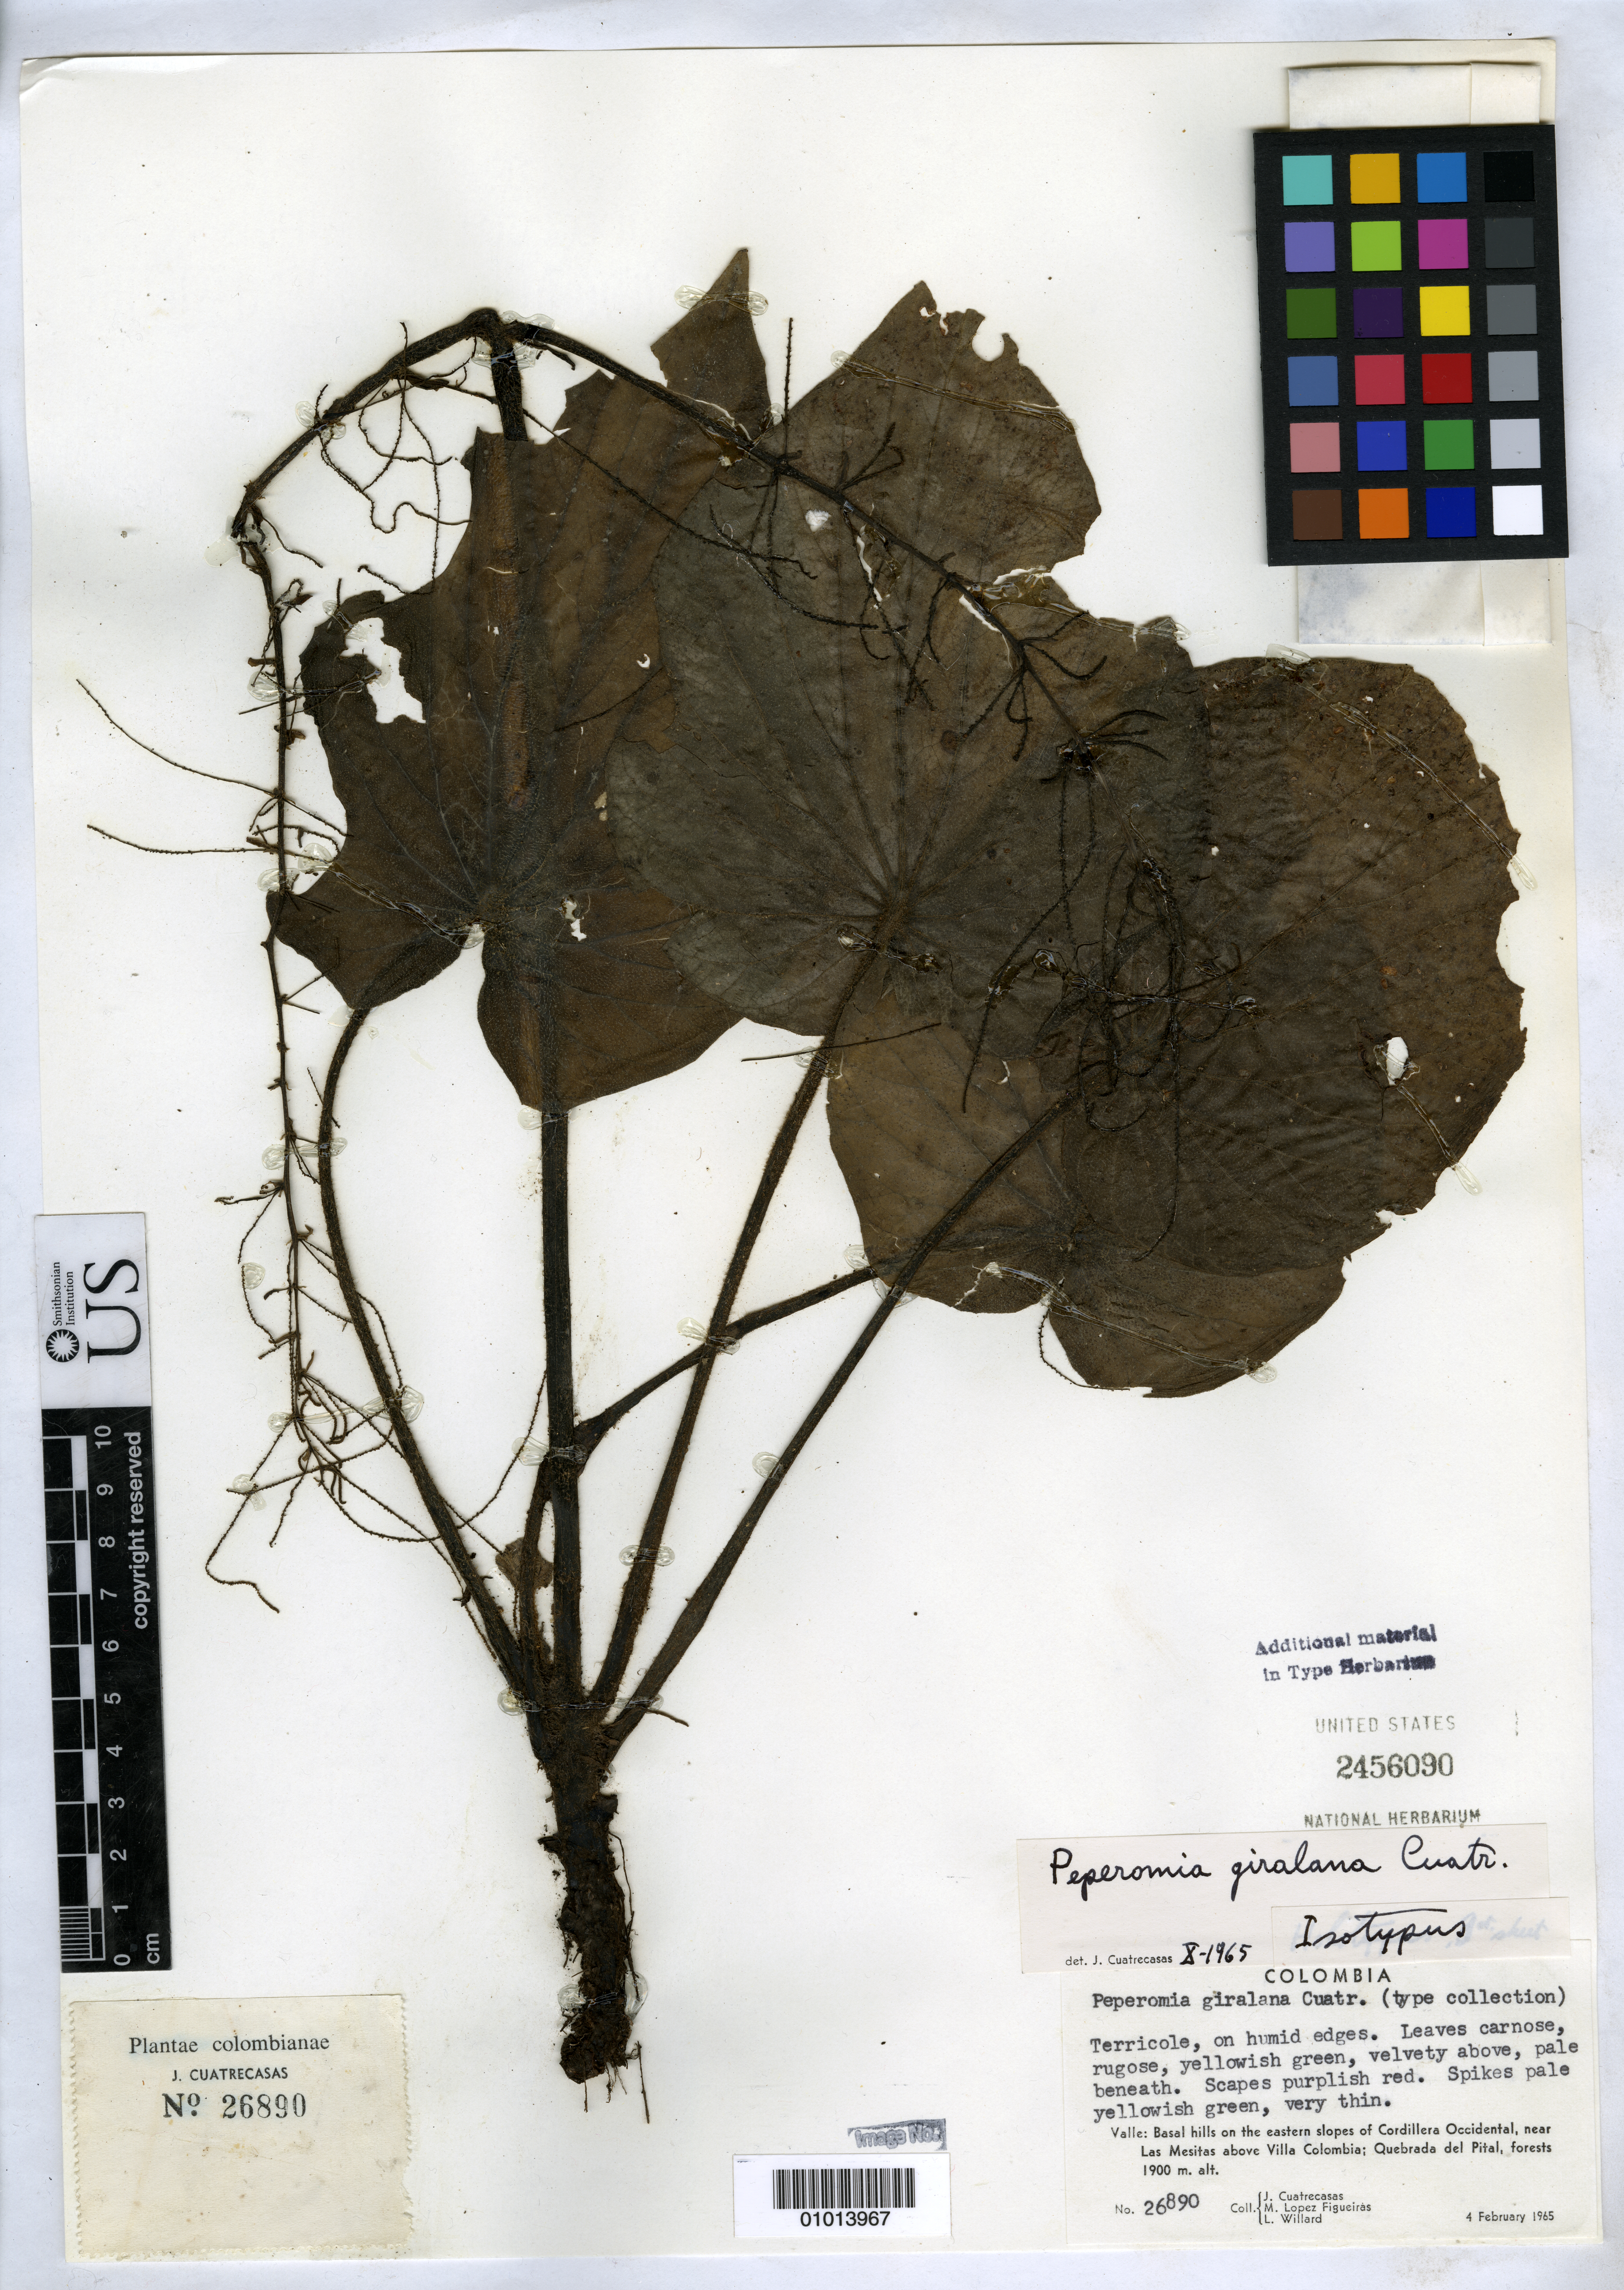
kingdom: Plantae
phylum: Tracheophyta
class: Magnoliopsida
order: Piperales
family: Piperaceae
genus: Peperomia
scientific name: Peperomia giralana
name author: Cuatrec.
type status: Isotype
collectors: J. Cuatrecasas, M. López Figueiras & L. Willard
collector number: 26890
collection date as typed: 04 Feb 1965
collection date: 1965-02-04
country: Colombia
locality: Basal hills on the eastern slopes of Cordillera Occidental, near las Mesitas above Villa Colombia; Quebrada del Pital.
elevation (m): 1900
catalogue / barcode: US 2456090